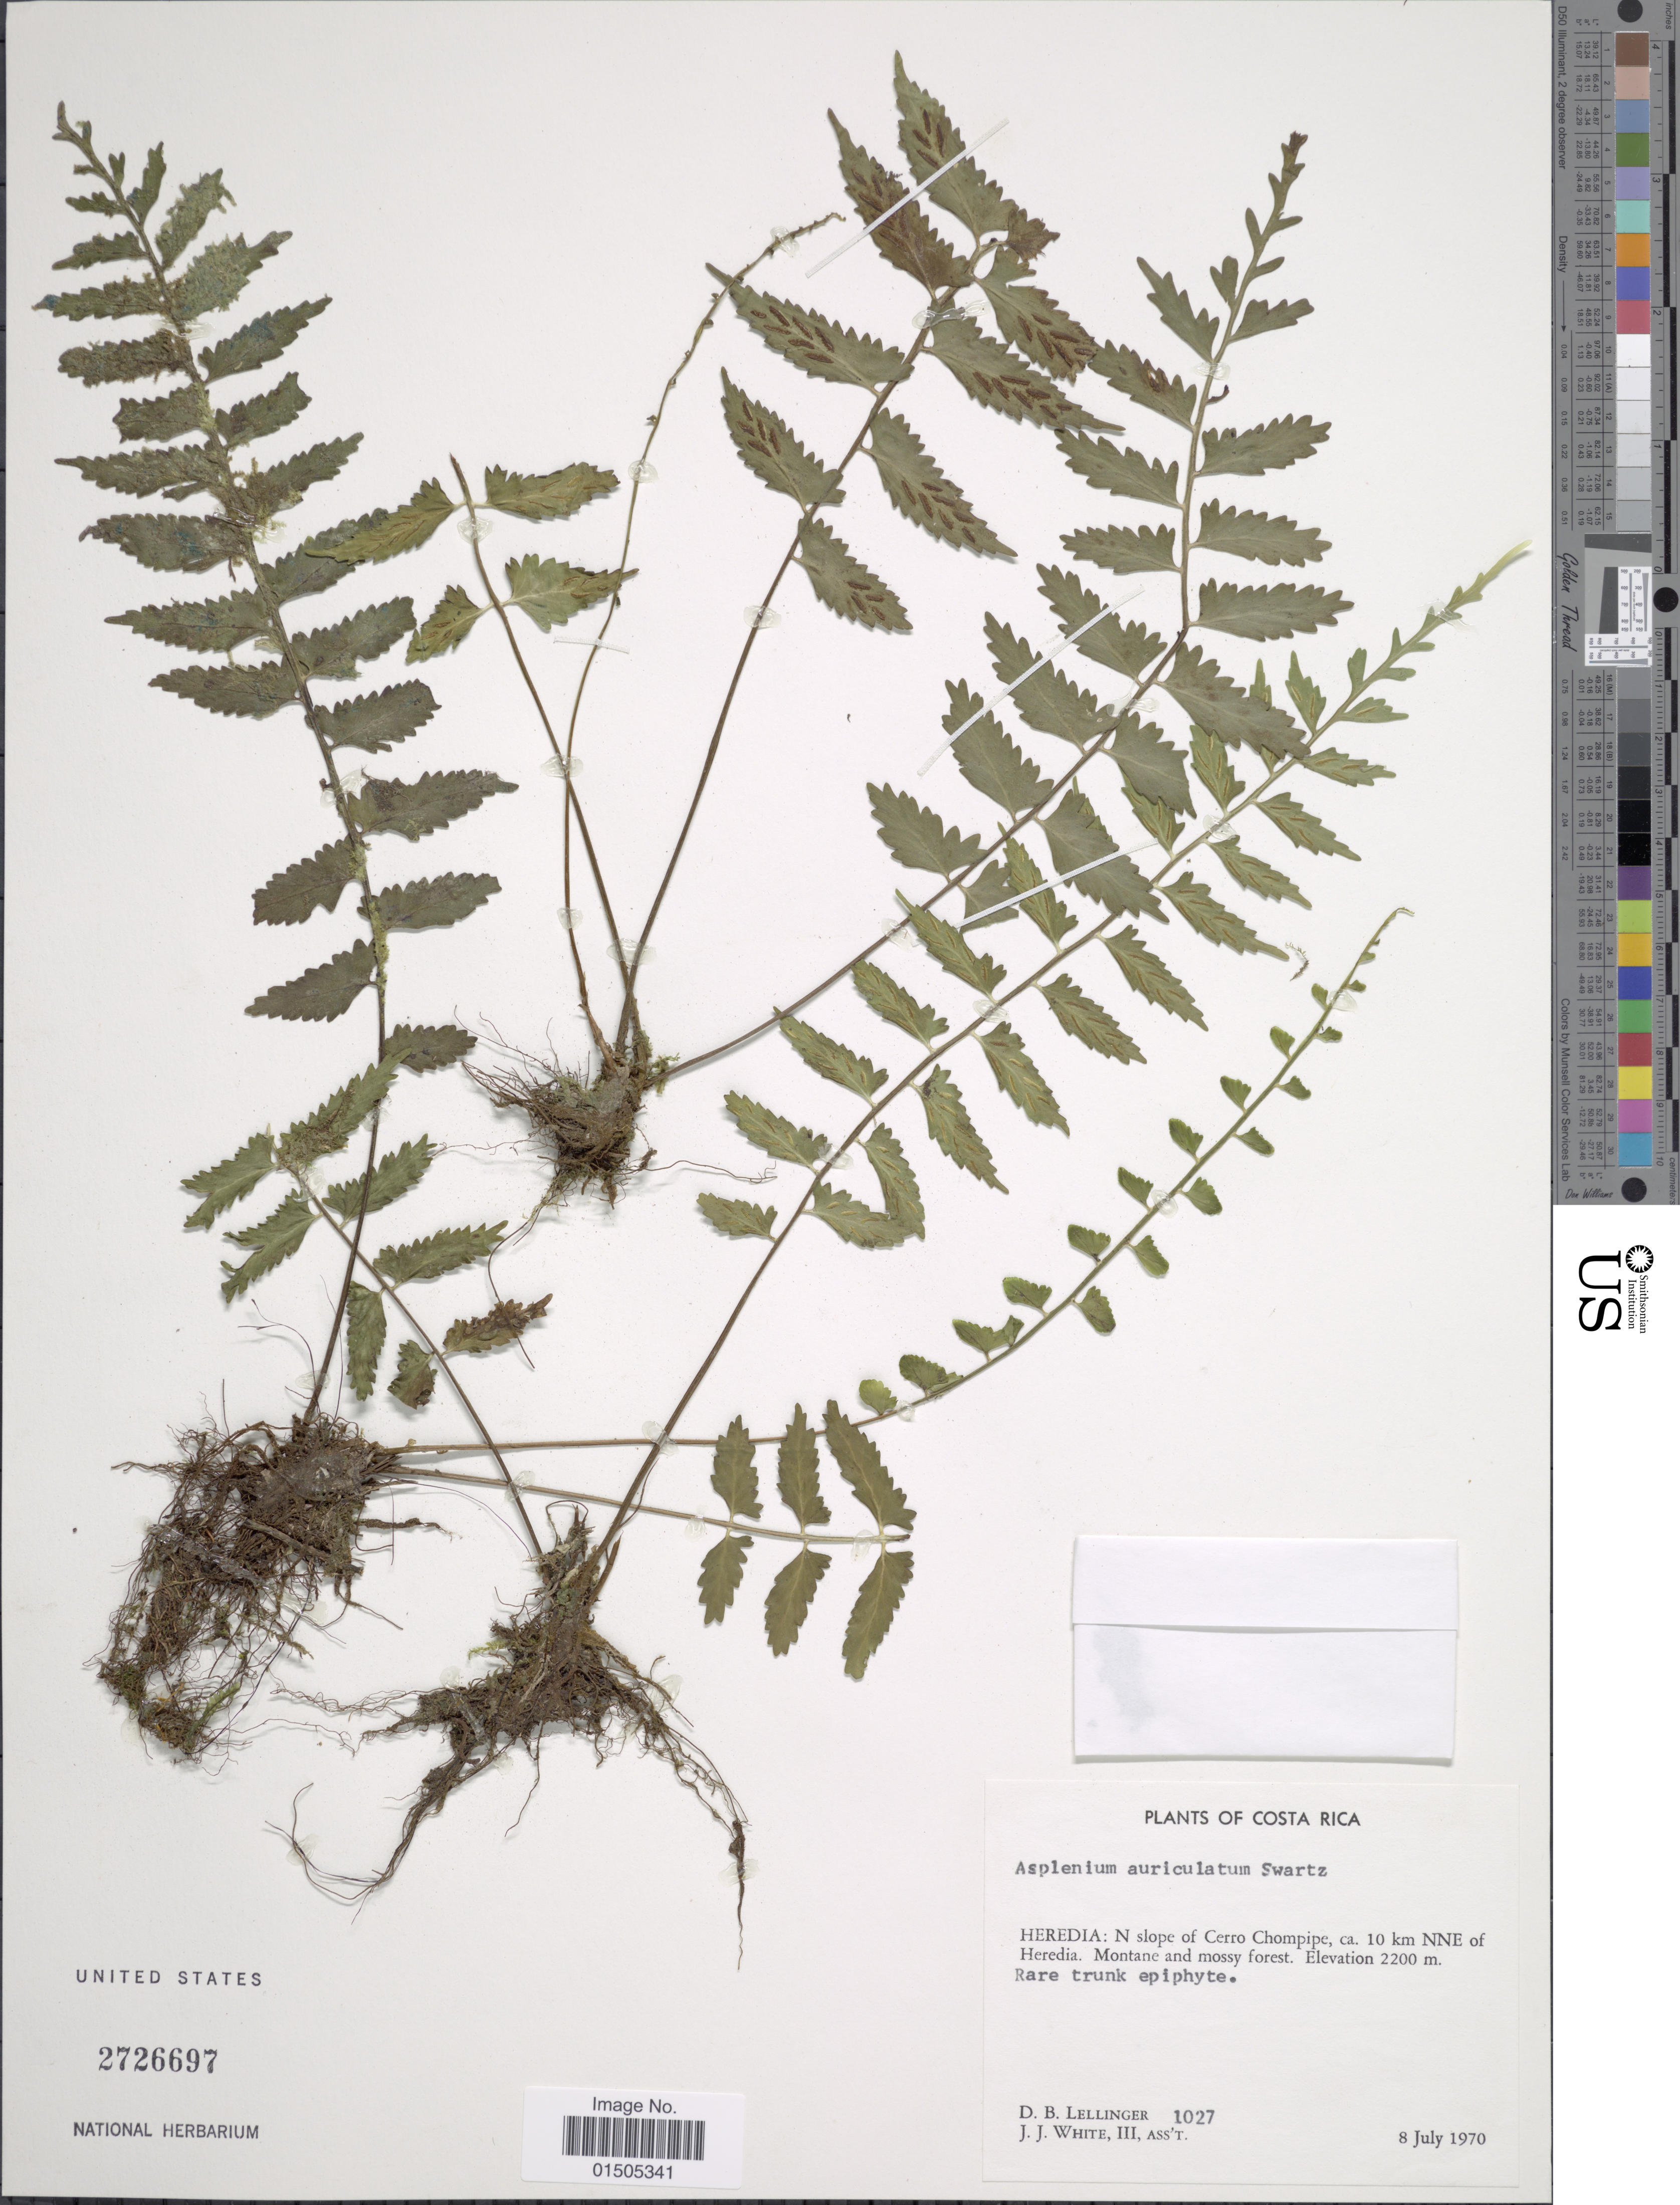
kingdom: Plantae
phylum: Tracheophyta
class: Polypodiopsida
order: Polypodiales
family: Aspleniaceae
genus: Asplenium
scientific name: Asplenium auriculatum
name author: Sw.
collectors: D. B. Lellinger & J. J. White III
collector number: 1027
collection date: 1970-07-08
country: Costa Rica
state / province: Heredia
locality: N slope of Cerro Chompipe, ca. 10 km NNE of Heredia.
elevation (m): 2200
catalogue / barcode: US 2726697